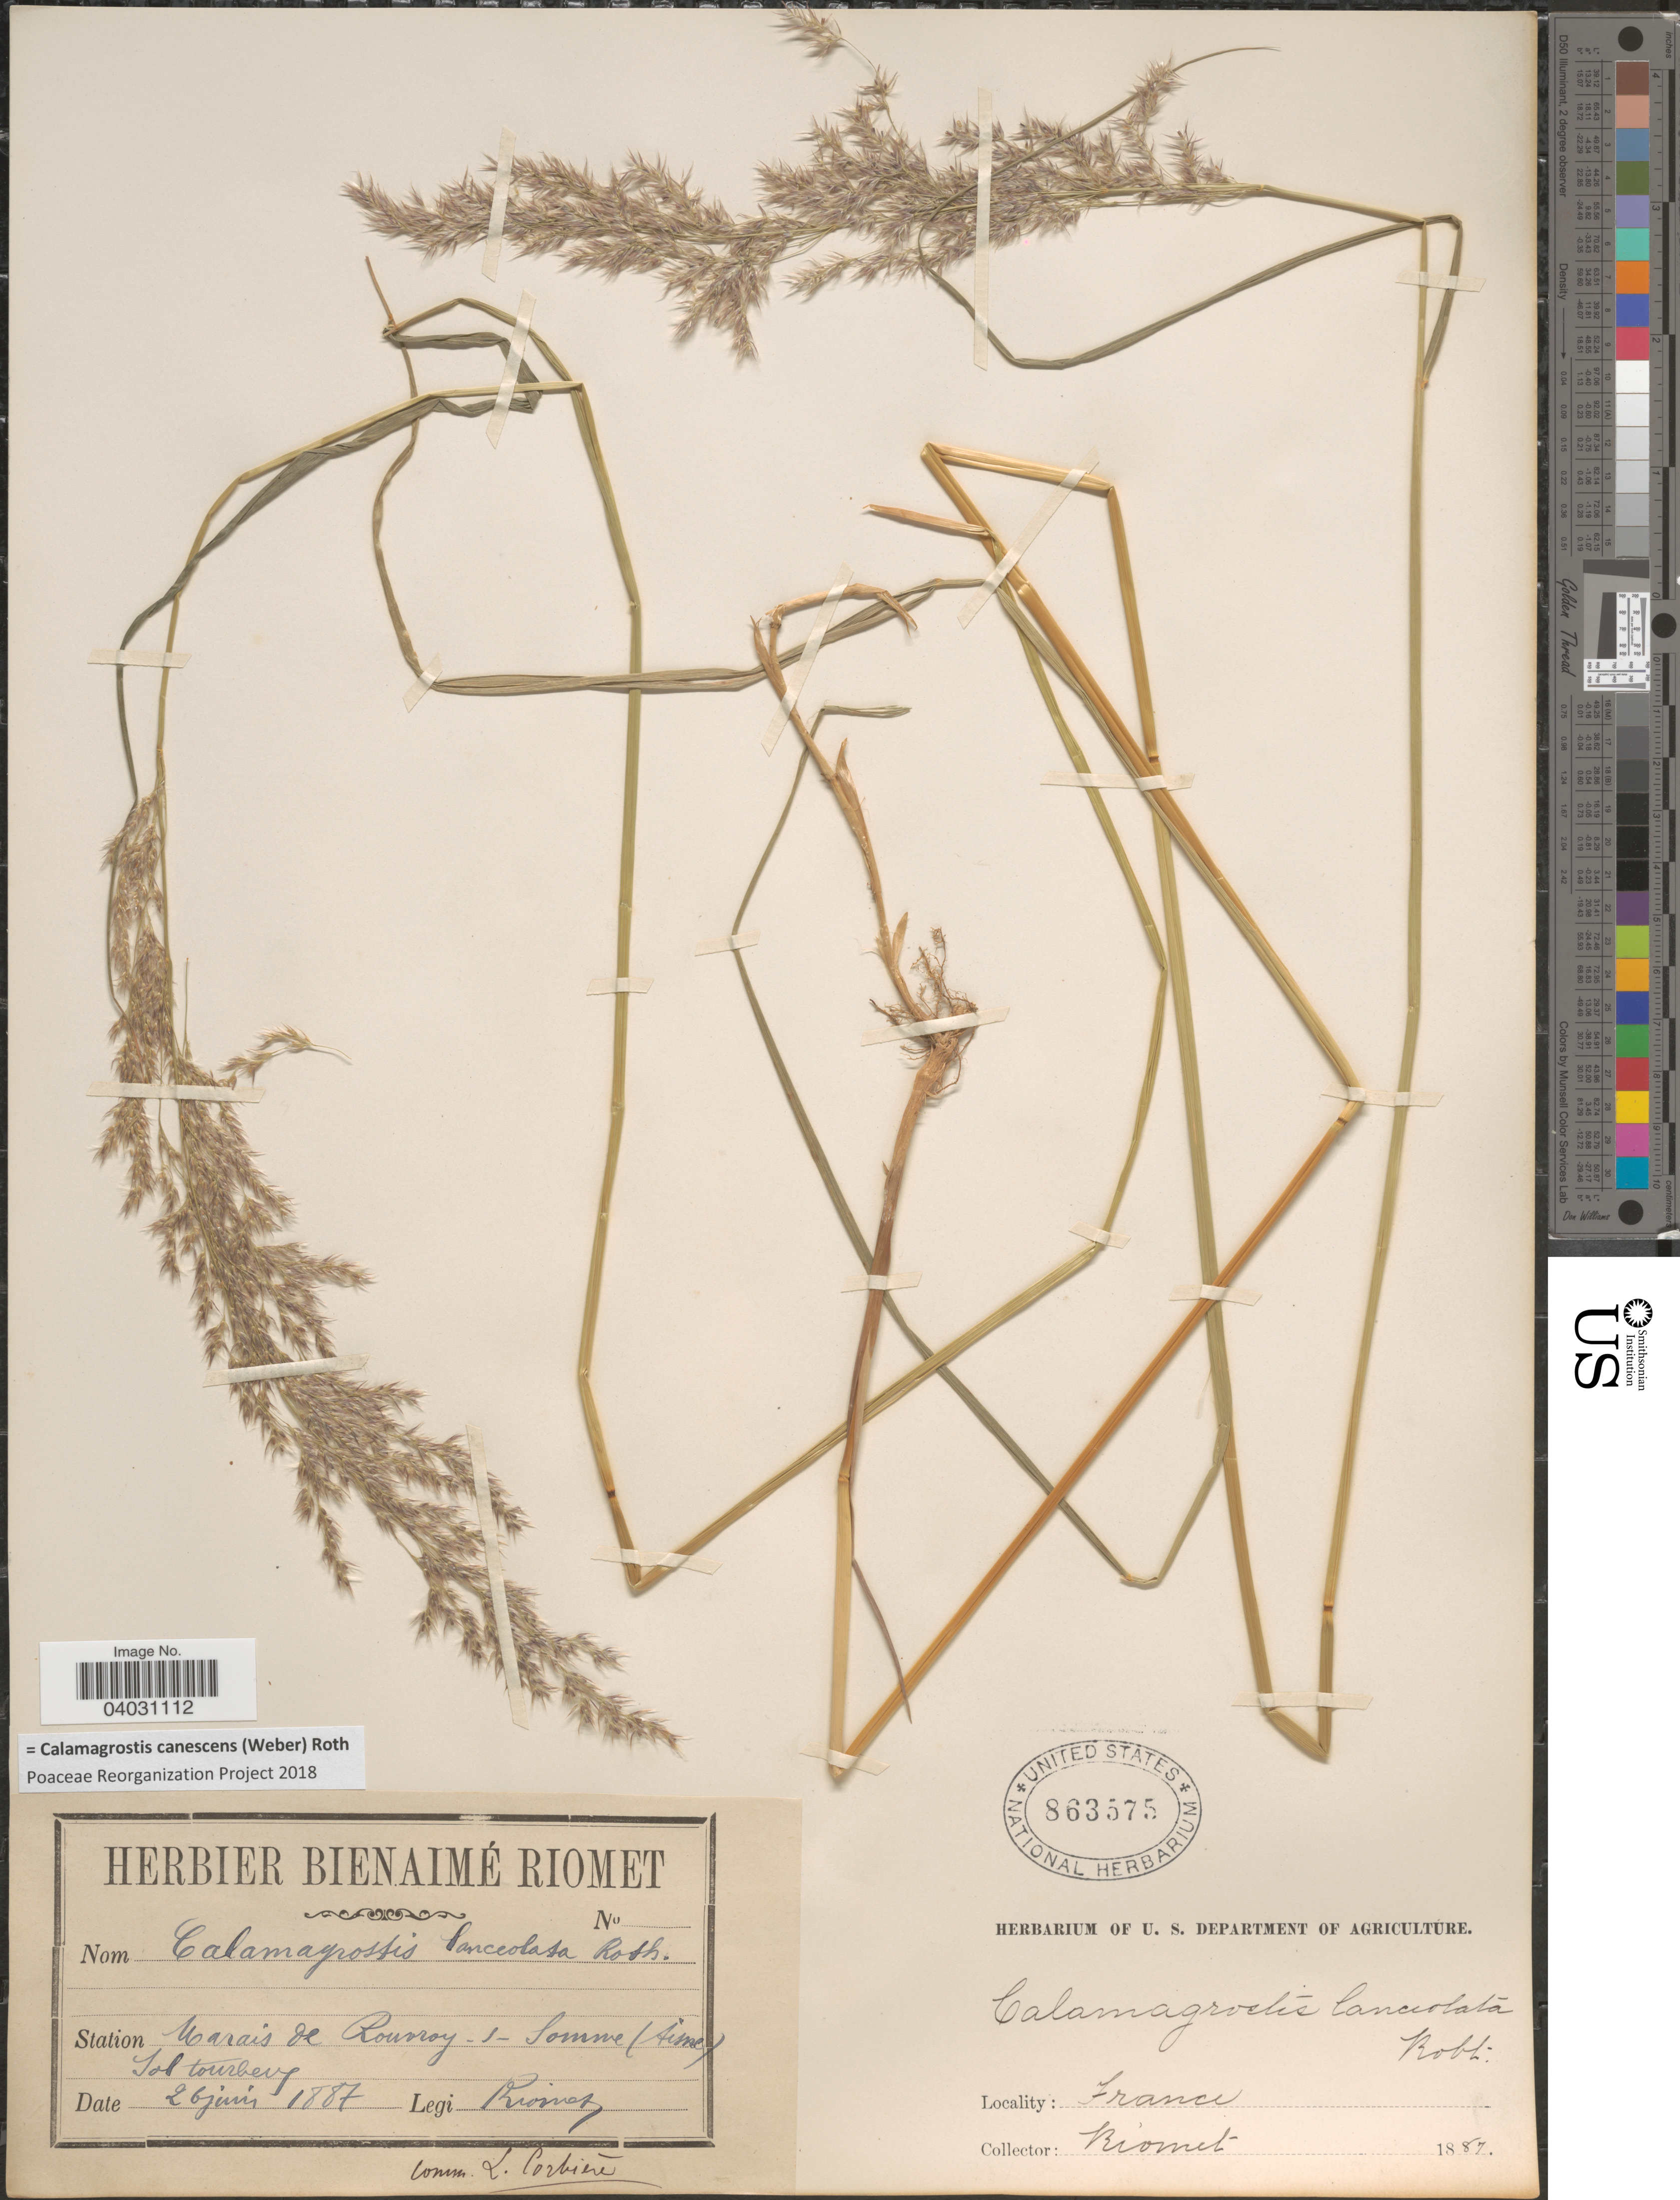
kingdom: Plantae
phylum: Tracheophyta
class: Liliopsida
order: Poales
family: Poaceae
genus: Calamagrostis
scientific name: Calamagrostis canescens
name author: (G.H. Weber) Roth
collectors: Riomet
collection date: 1887-06-26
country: France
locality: Station Marais de Rouvroy - I - Somme (Aime). Solm tourlub. [interpreted]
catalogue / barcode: US 863575